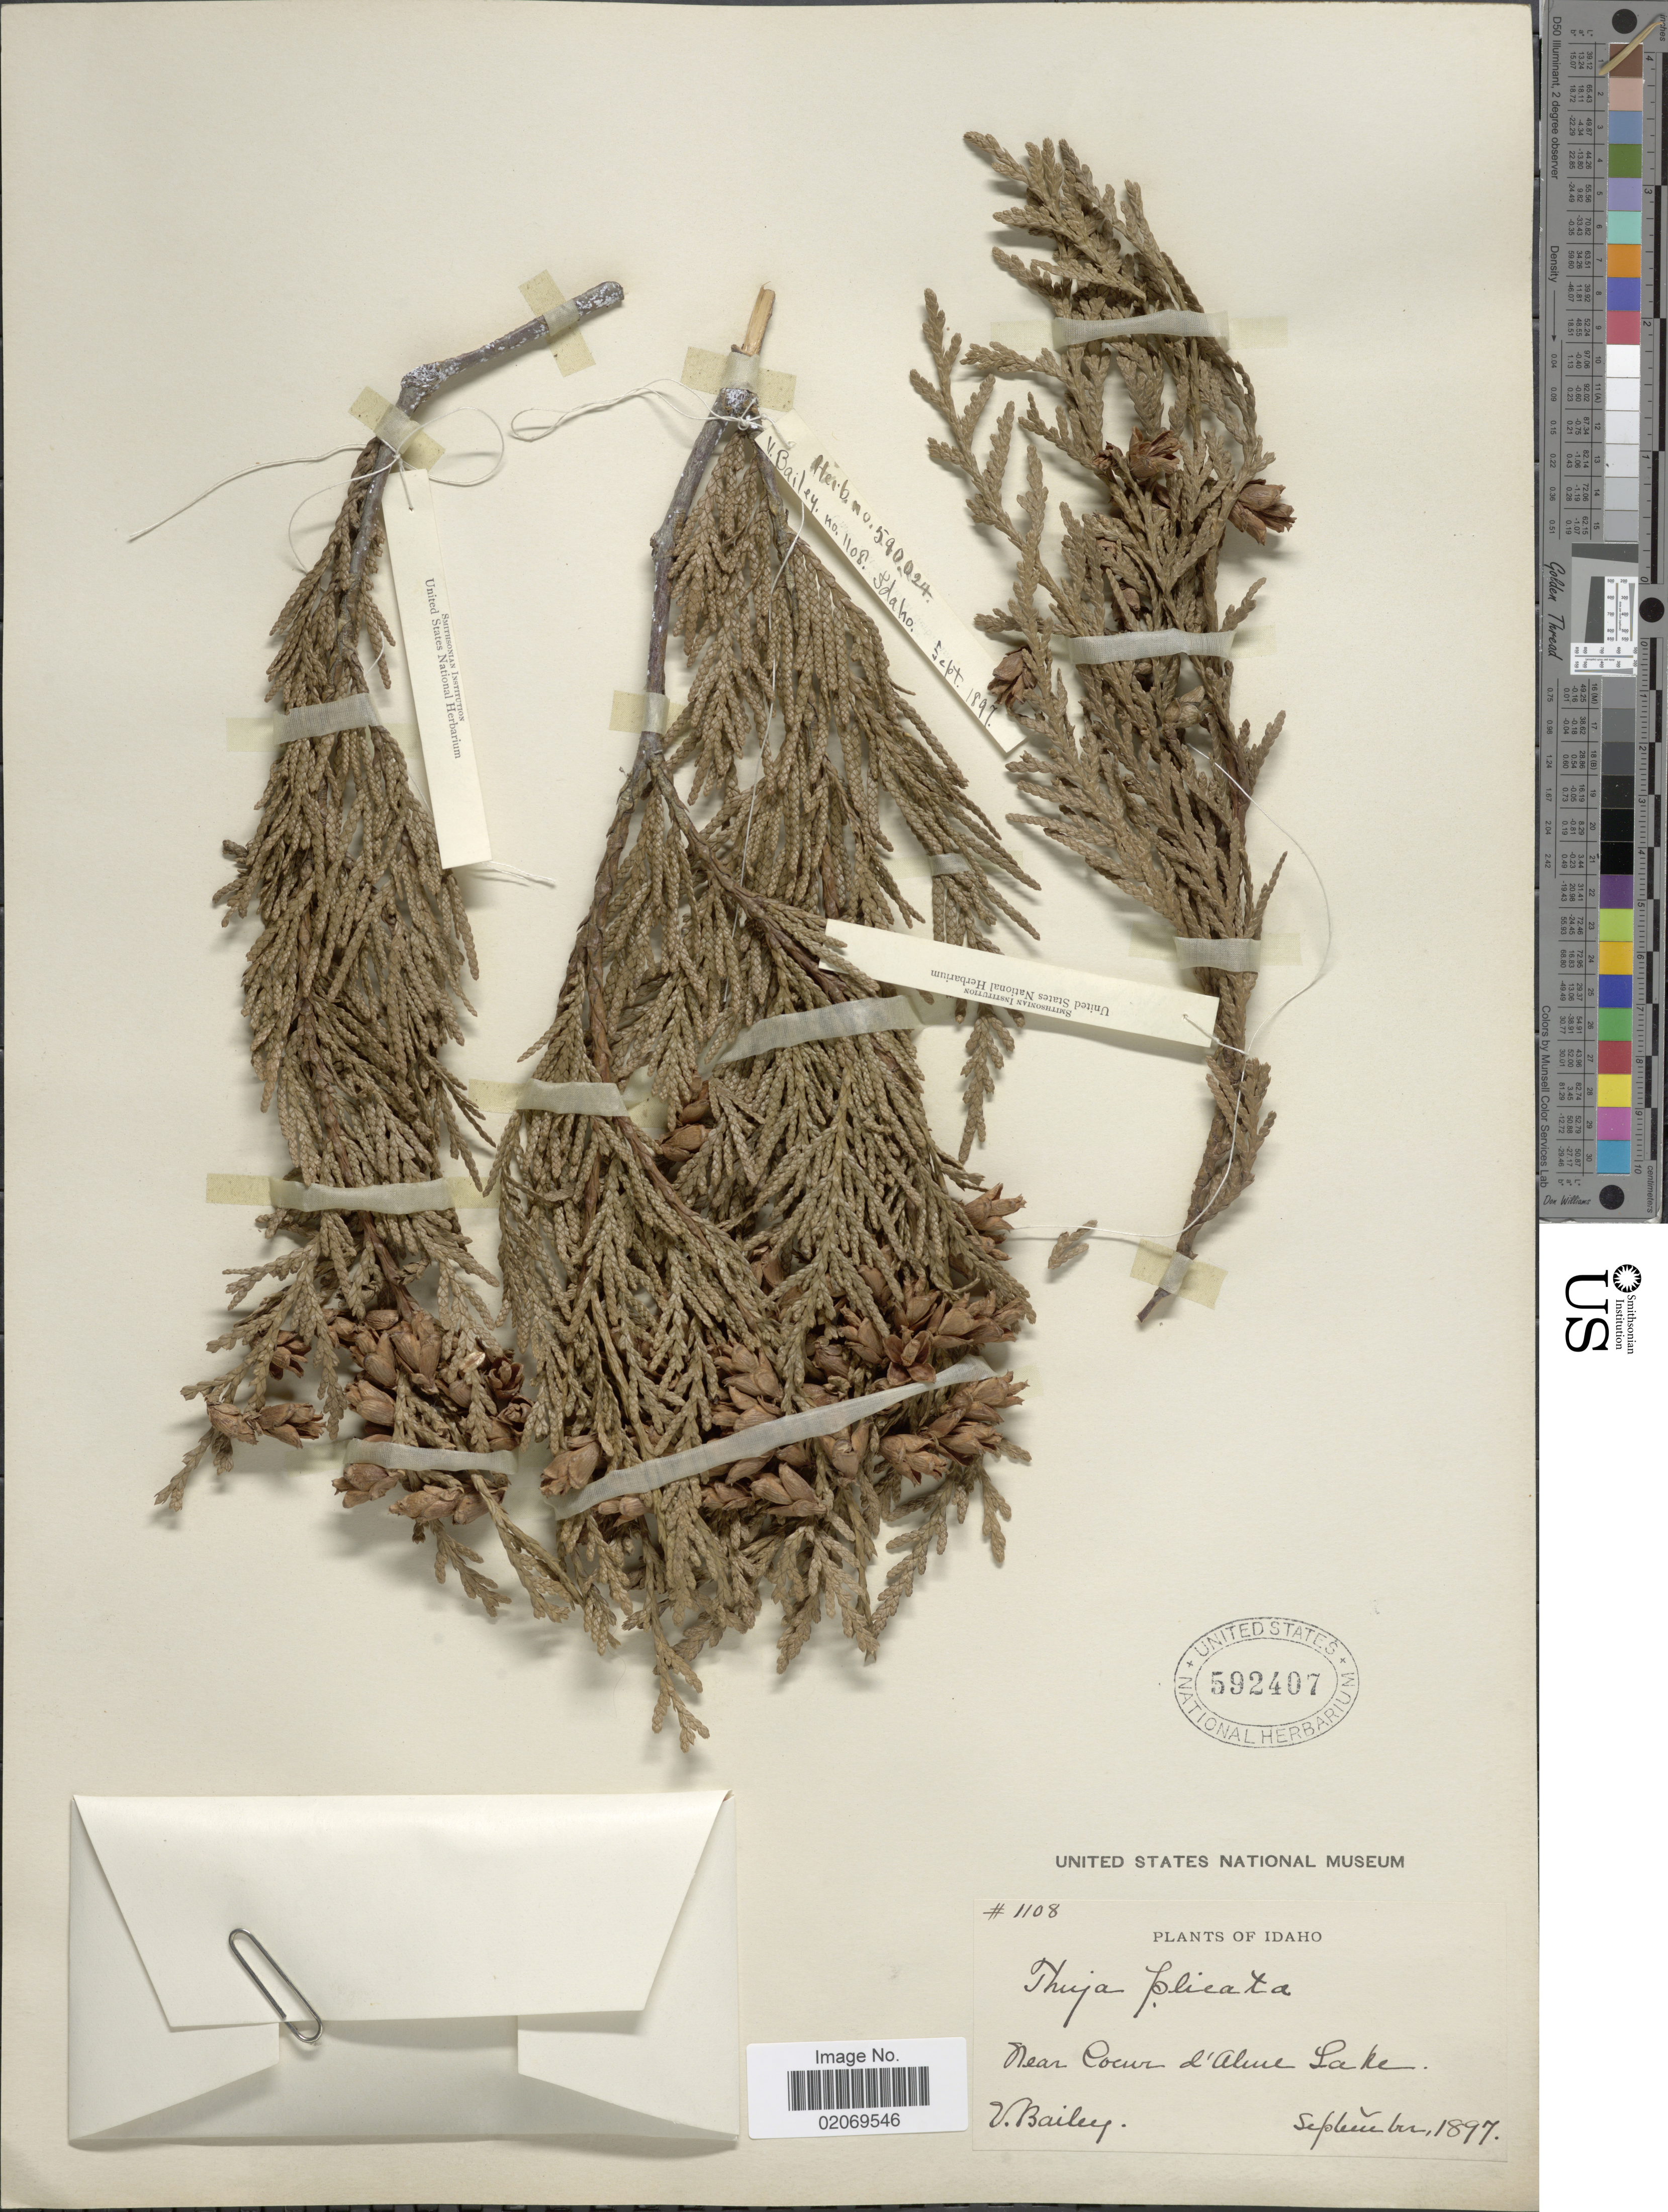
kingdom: Plantae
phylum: Tracheophyta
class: Pinopsida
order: Pinales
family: Cupressaceae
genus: Thuja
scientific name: Thuja plicata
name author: Donn & D. Don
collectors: V. L. Bailey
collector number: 1108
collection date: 1897-09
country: United States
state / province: Idaho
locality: Near Coeur d'Alene Lake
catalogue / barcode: US 592407